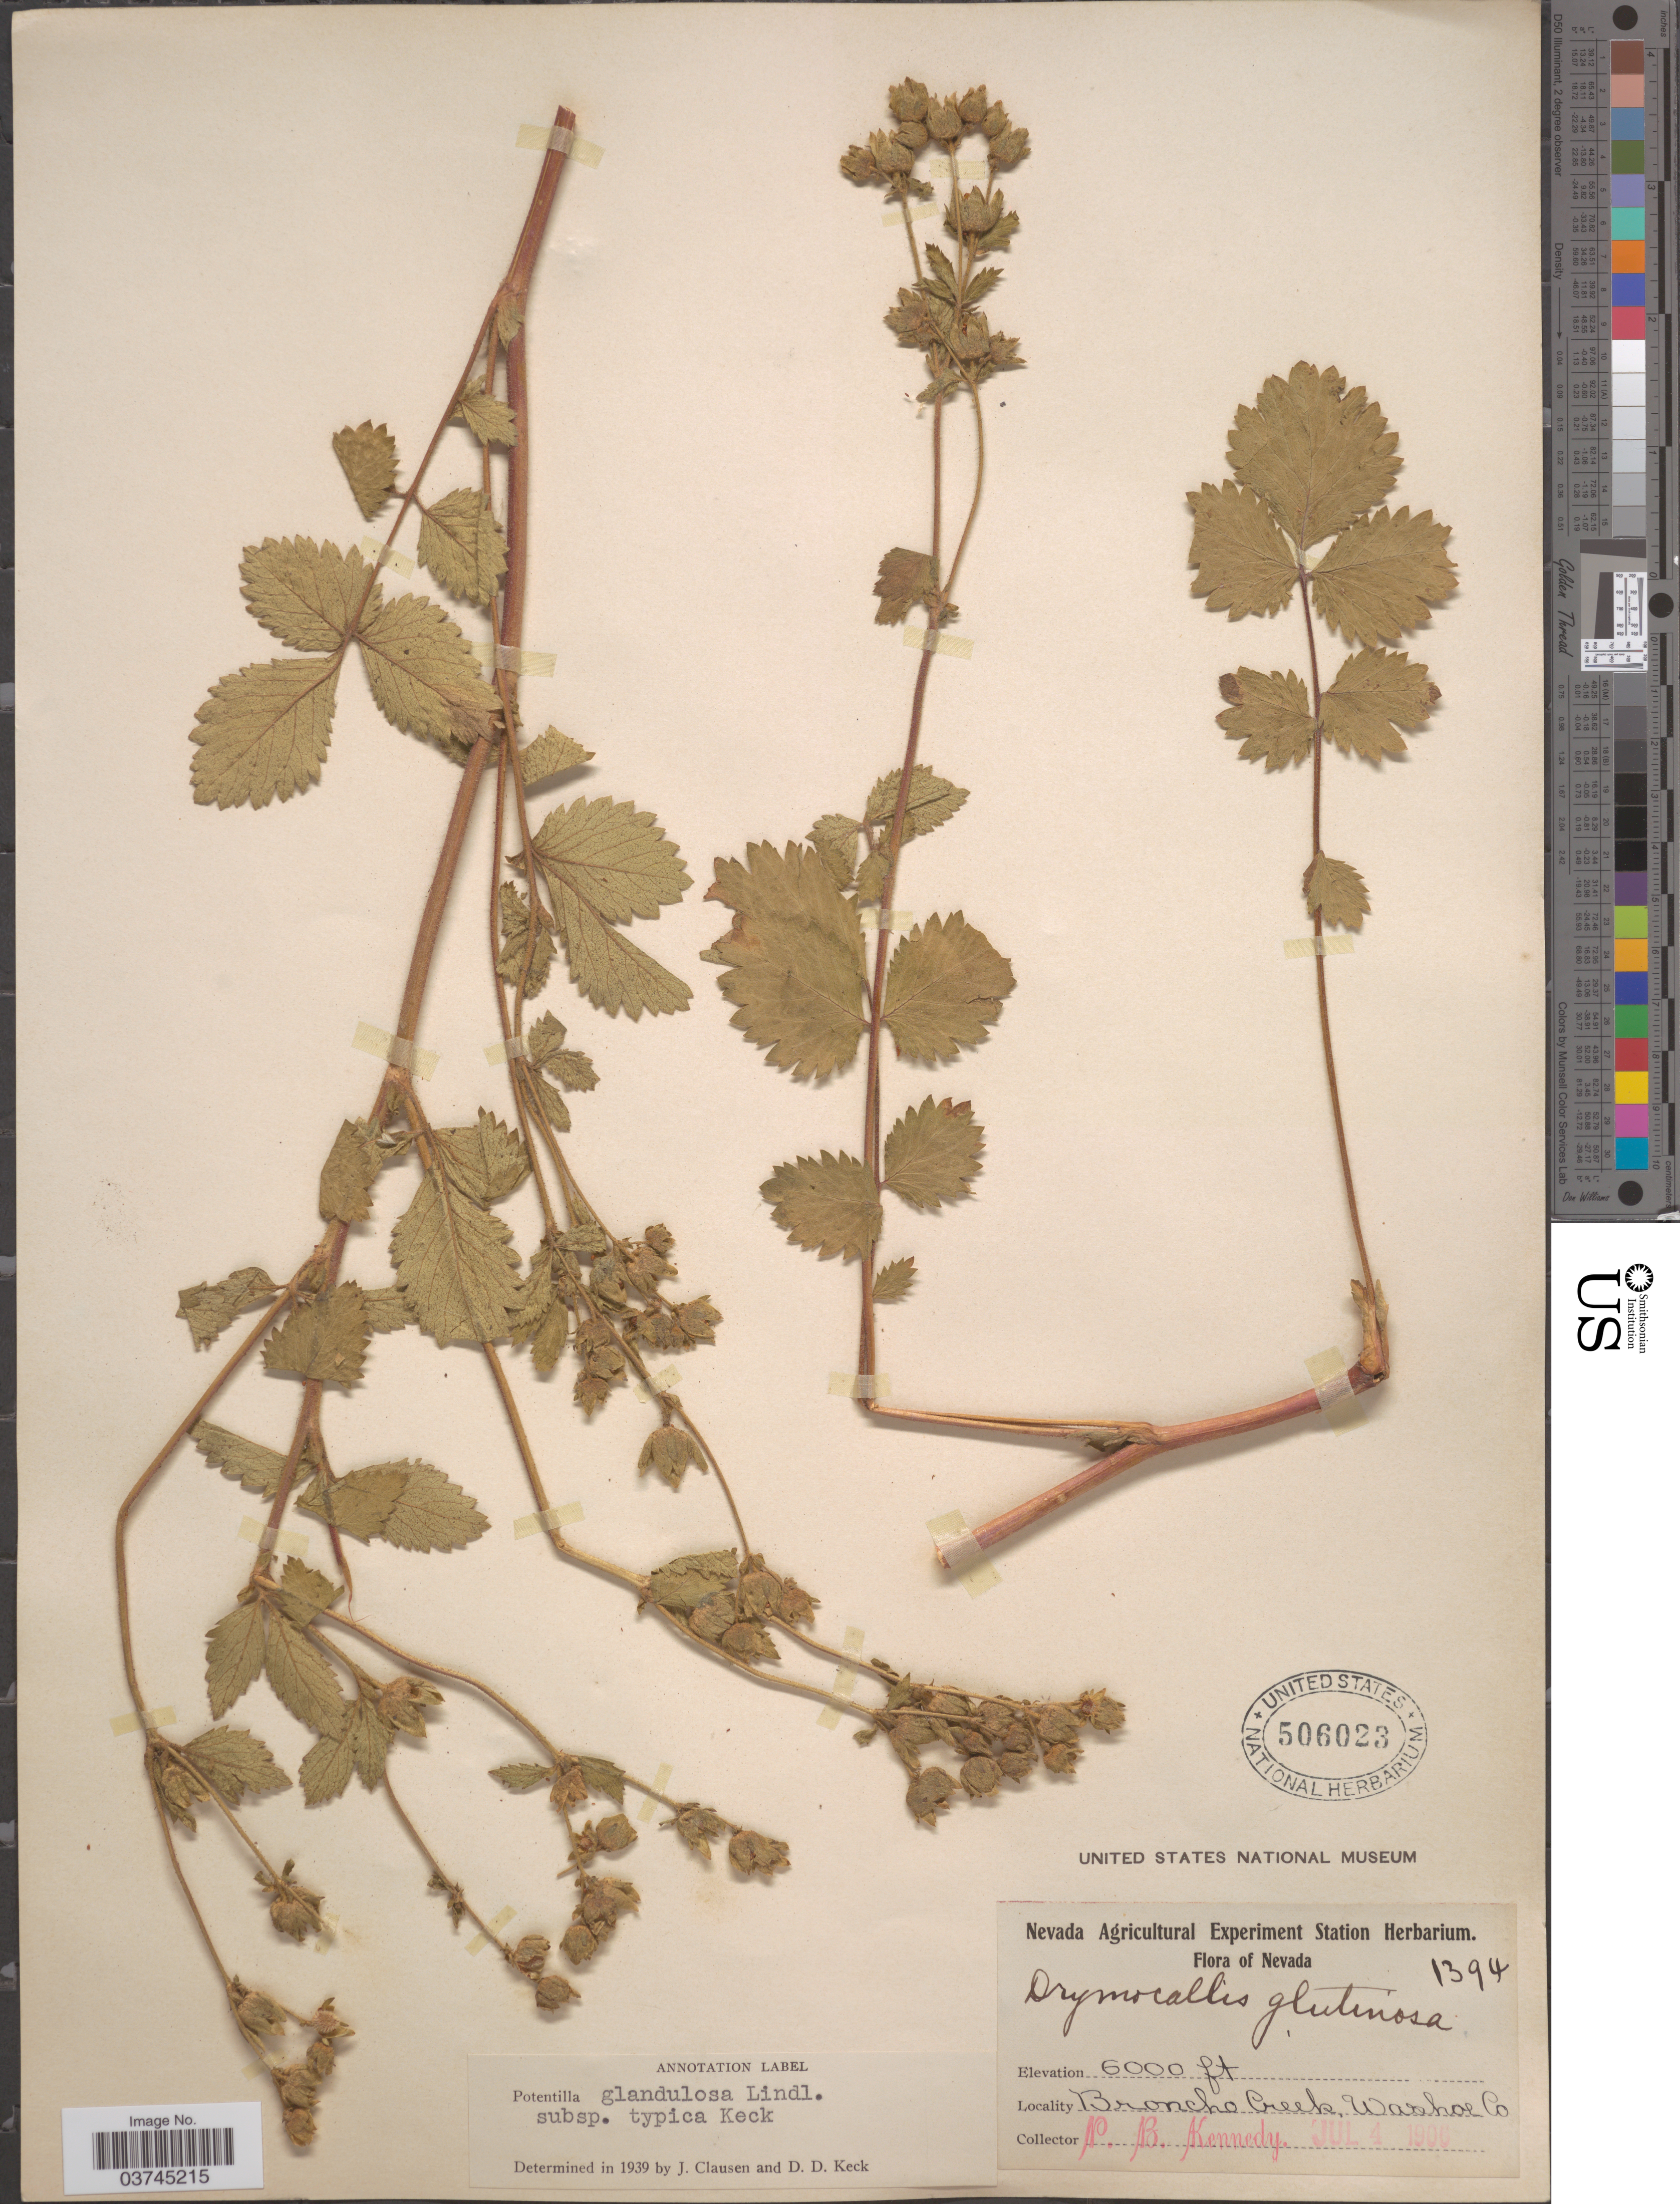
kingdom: Plantae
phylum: Tracheophyta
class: Magnoliopsida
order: Rosales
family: Rosaceae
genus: Drymocallis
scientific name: Drymocallis glandulosa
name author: (Lindl.) Rydb.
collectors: P. B. Kennedy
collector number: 1394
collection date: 1900-07-04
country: United States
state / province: Nevada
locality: Broncho Creek, Washoe Co.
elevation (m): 1829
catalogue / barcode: US 506023